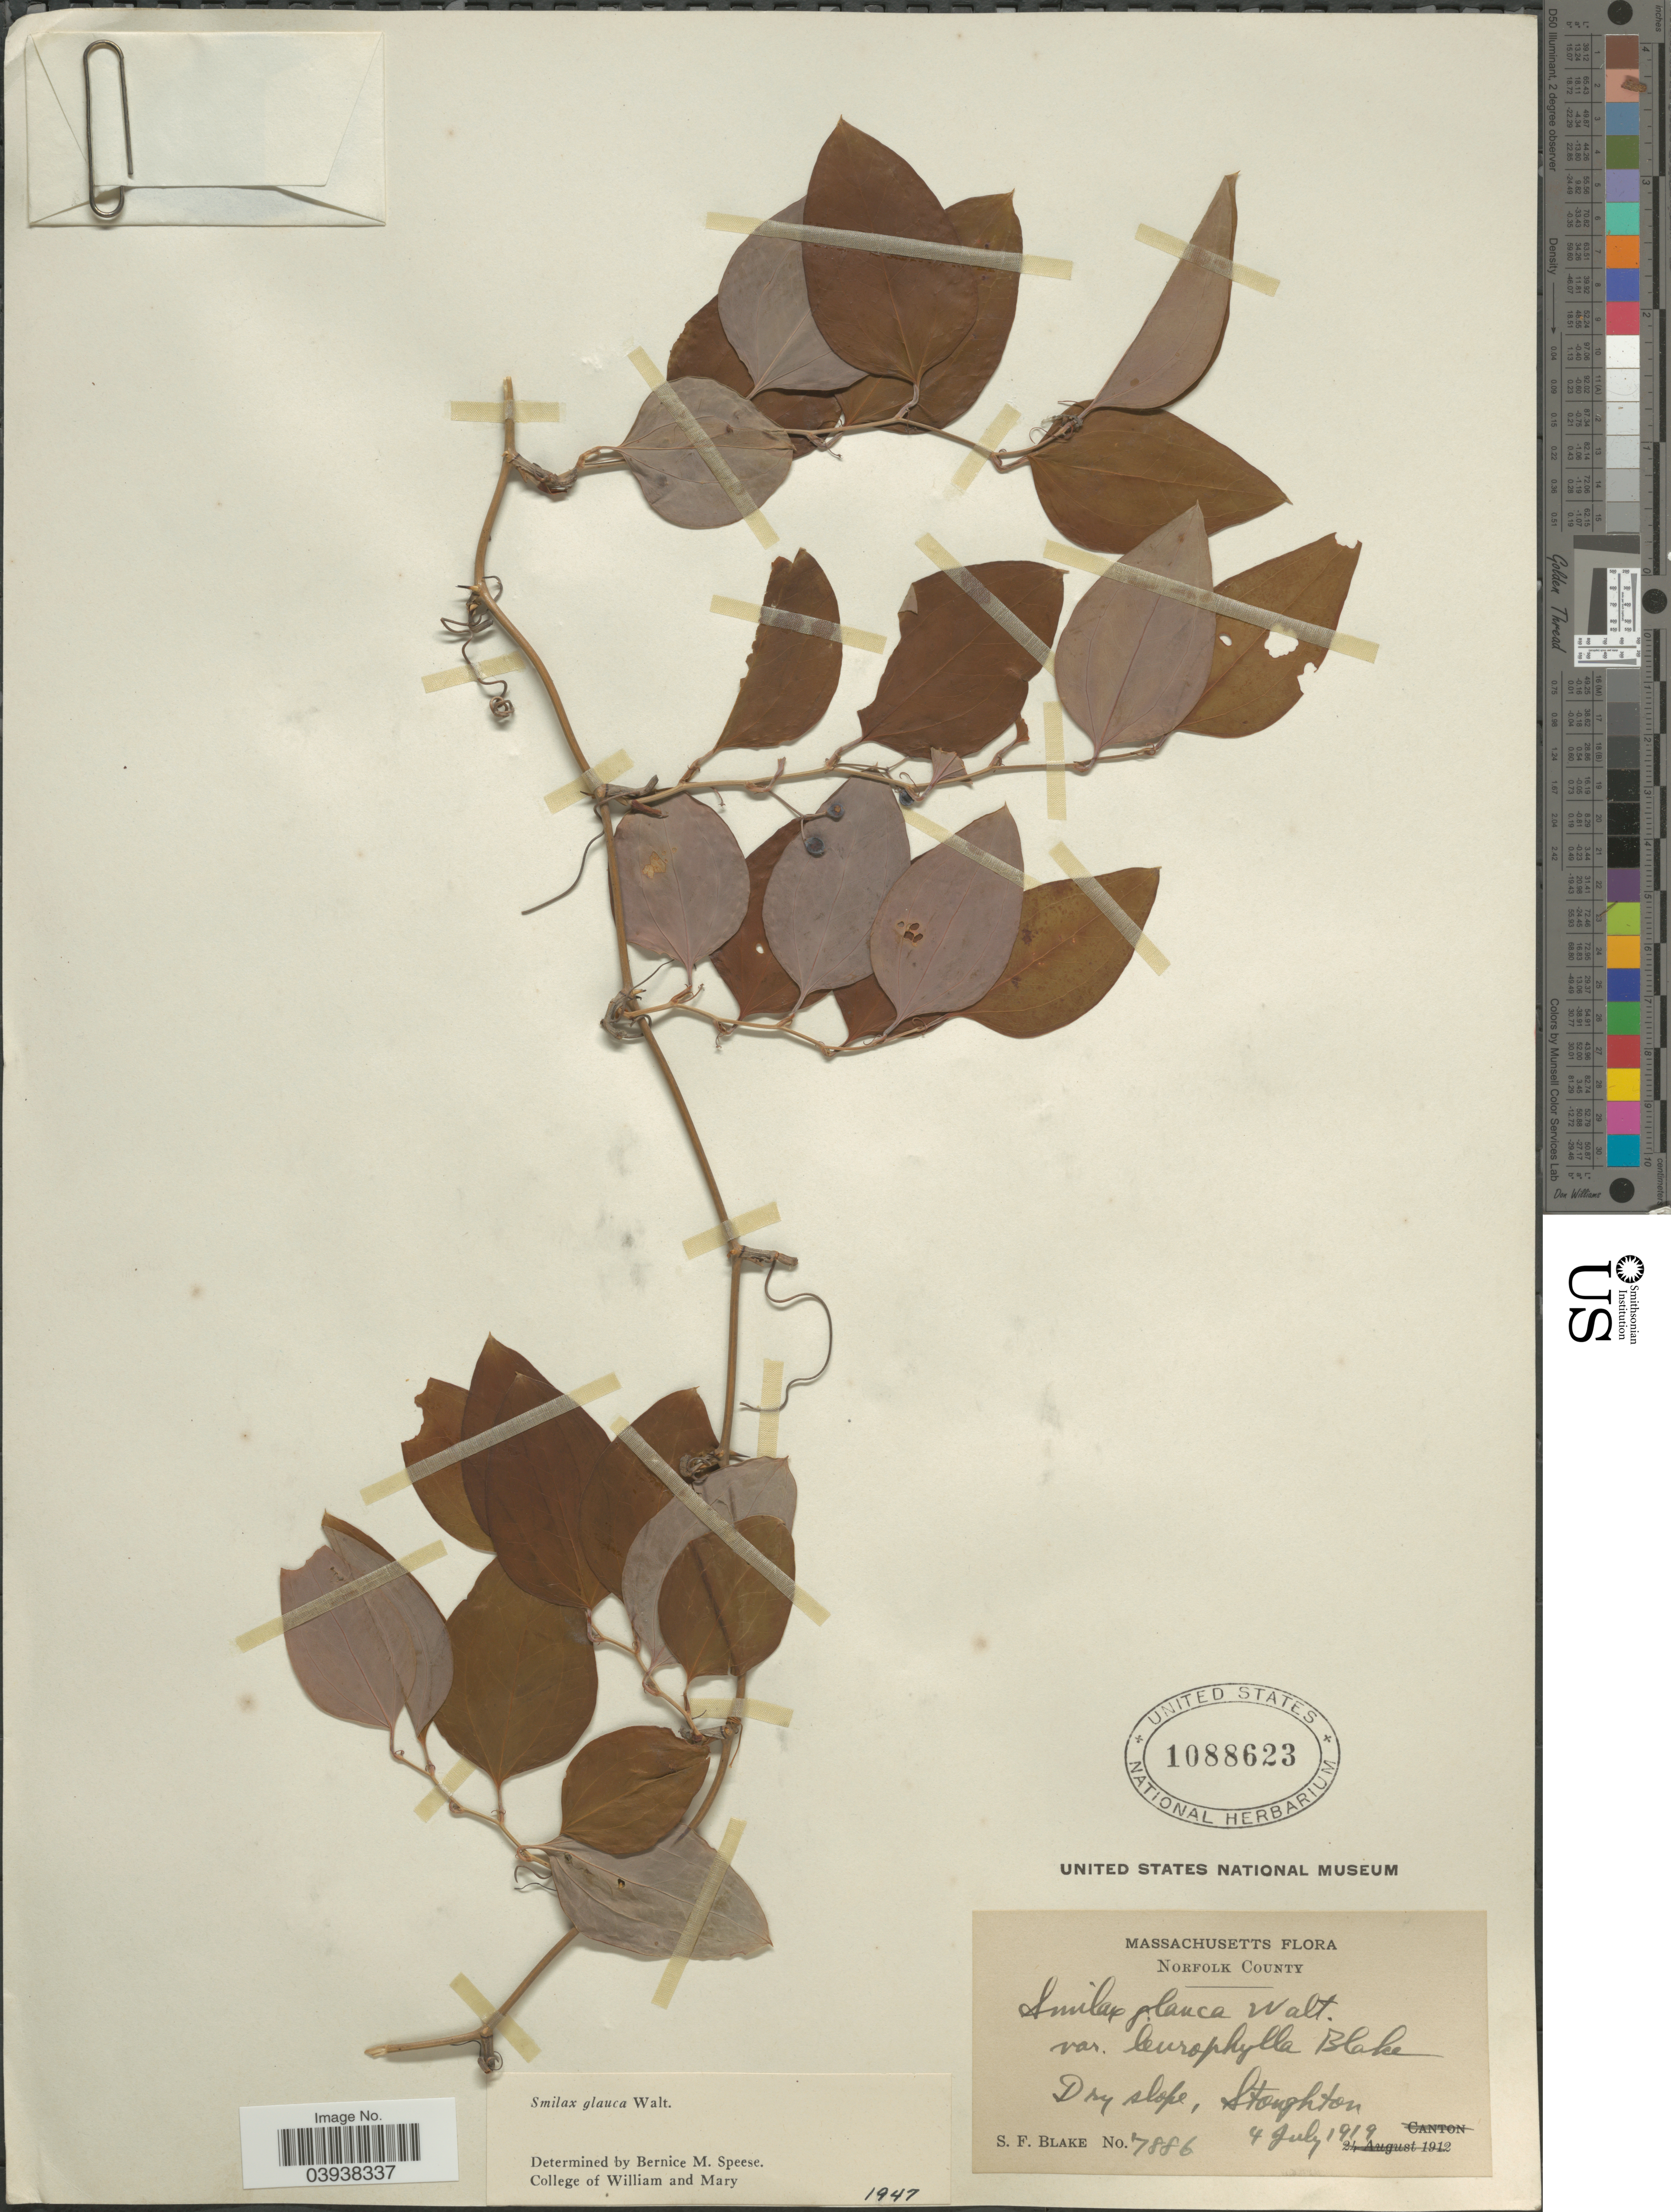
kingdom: Plantae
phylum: Tracheophyta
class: Liliopsida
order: Liliales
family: Smilacaceae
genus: Smilax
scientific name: Smilax glauca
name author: Walter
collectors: S. Blake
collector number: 7886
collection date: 1919-07-04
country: United States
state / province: Massachusetts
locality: Norfolk County. Dry slope, Stoughton.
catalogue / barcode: US 1088623